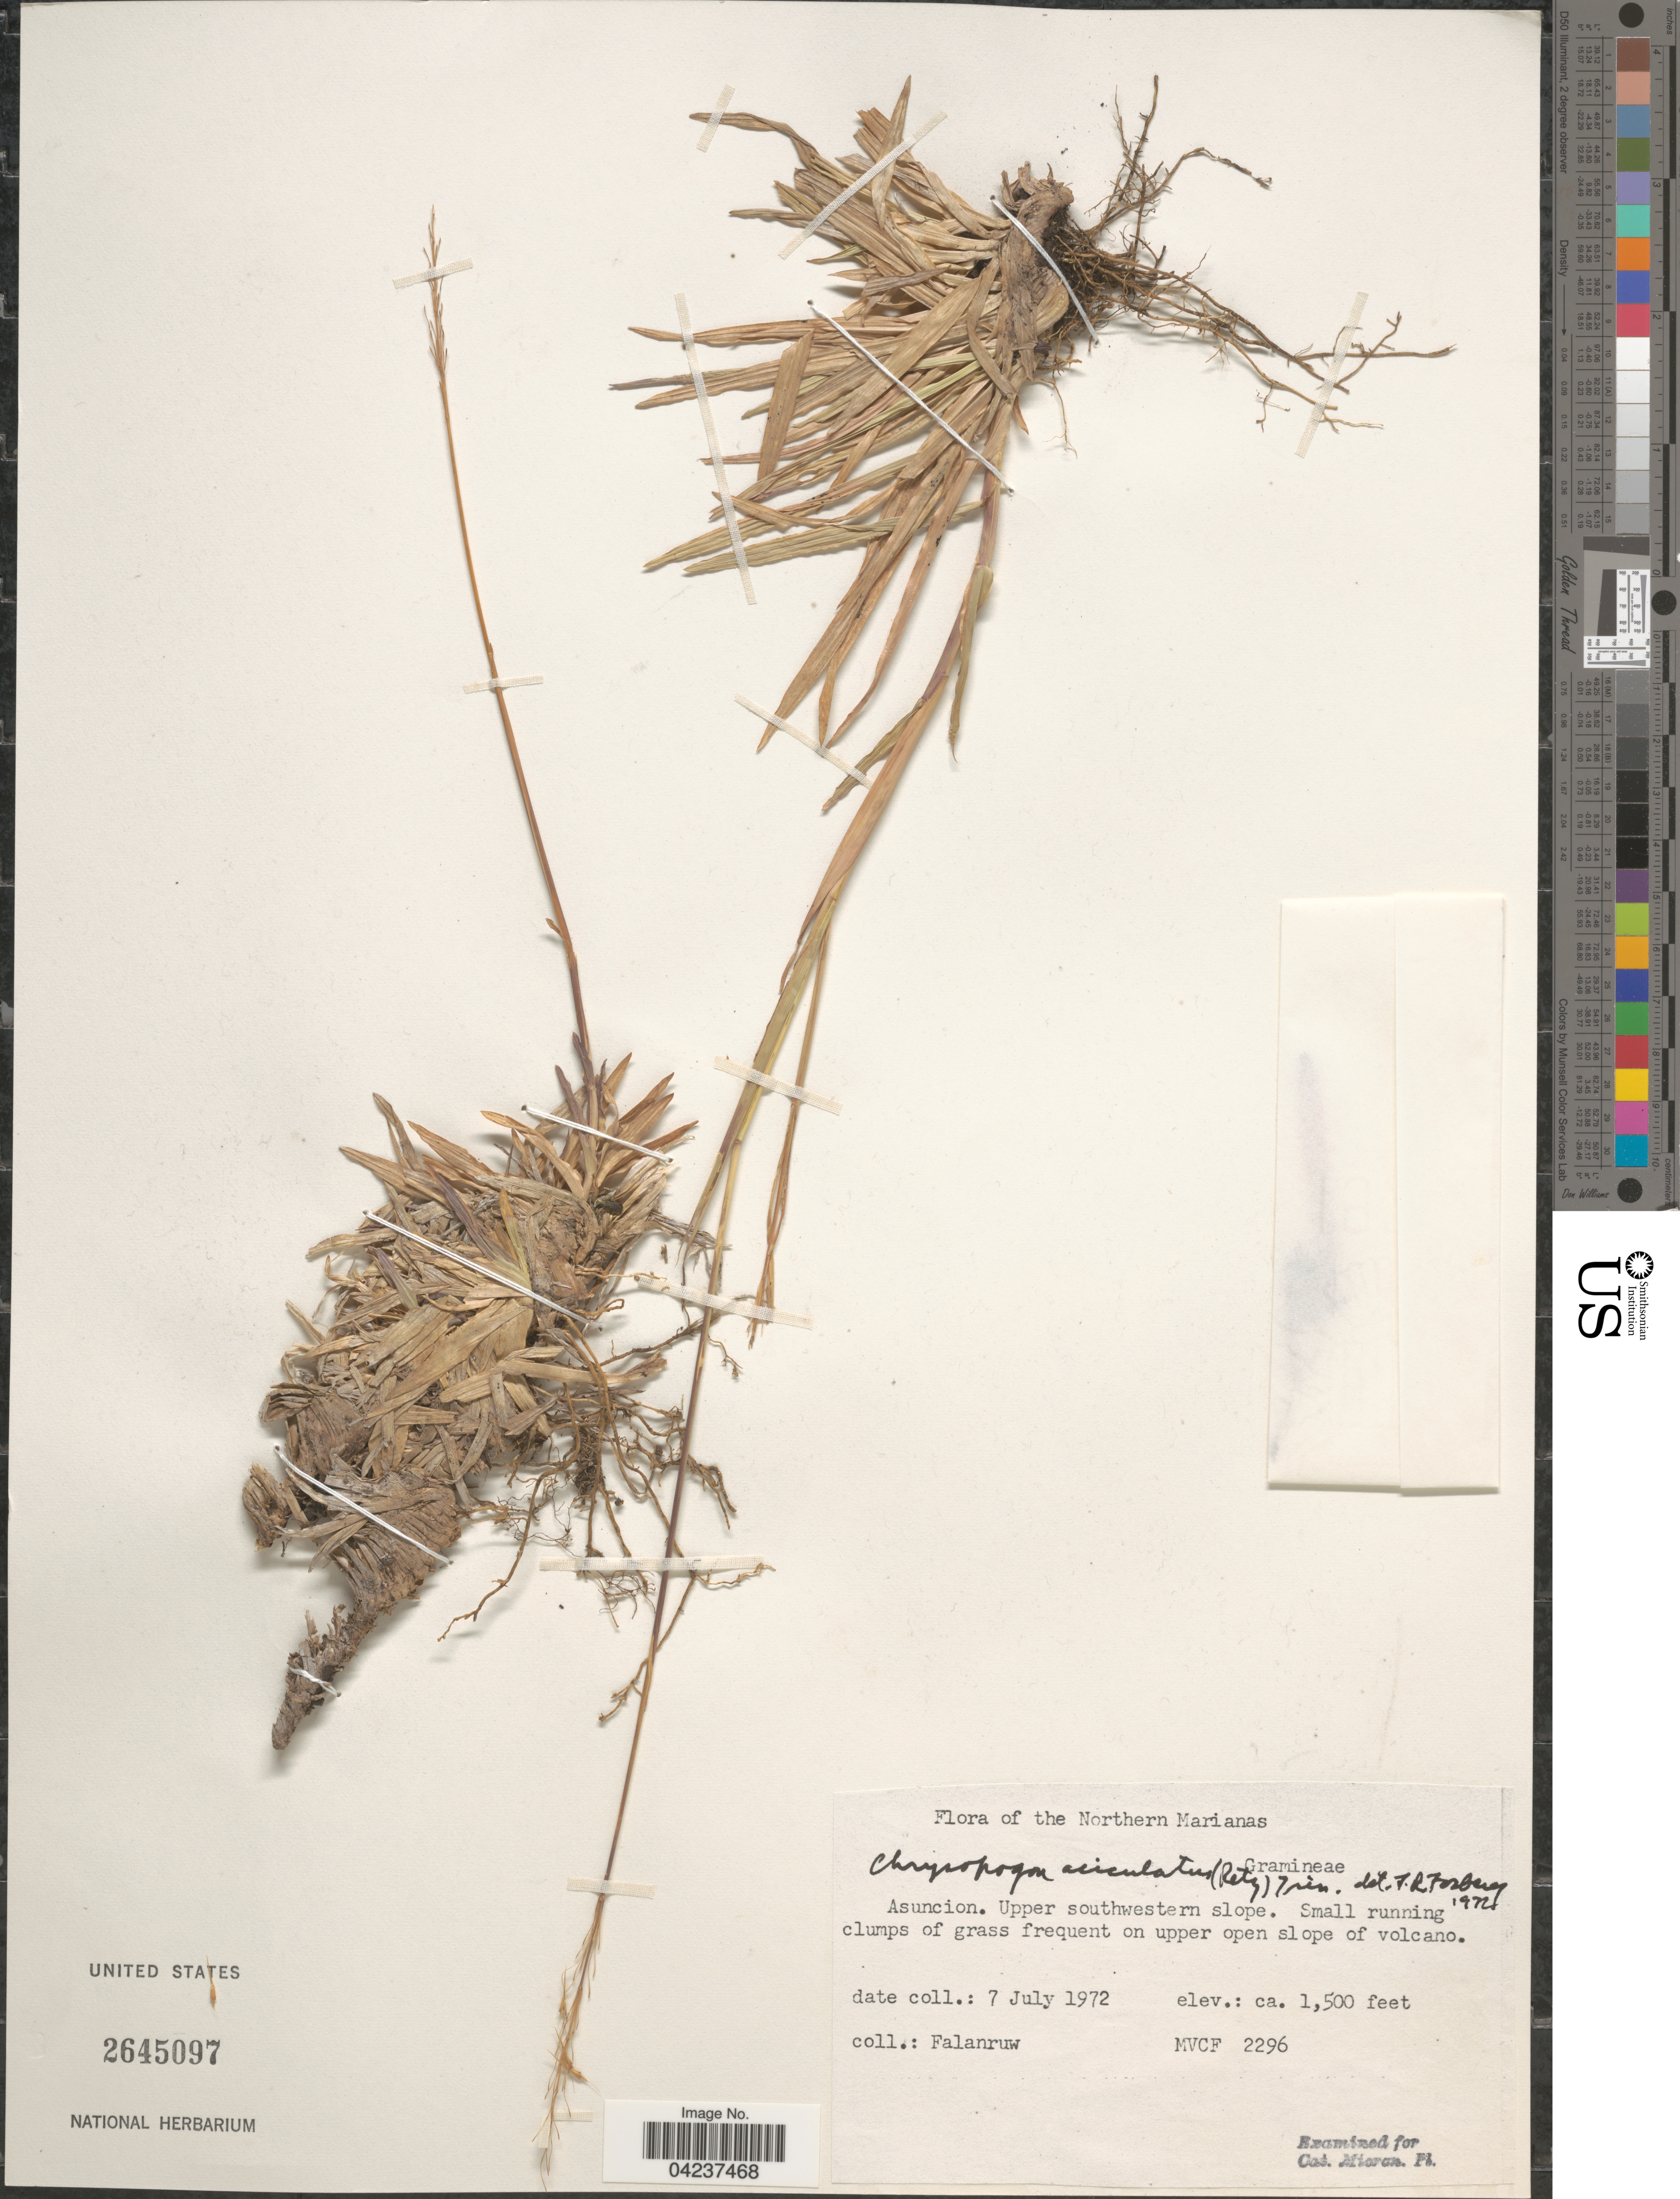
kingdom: Plantae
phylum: Tracheophyta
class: Liliopsida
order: Poales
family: Poaceae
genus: Chrysopogon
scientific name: Chrysopogon aciculatus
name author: (Retz.) Trin.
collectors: Falanruw, --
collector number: MVCF 2296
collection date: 1972-07-07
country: Northern Mariana Islands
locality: Asuncion. Upper southwestern slope.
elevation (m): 457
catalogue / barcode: US 2645097